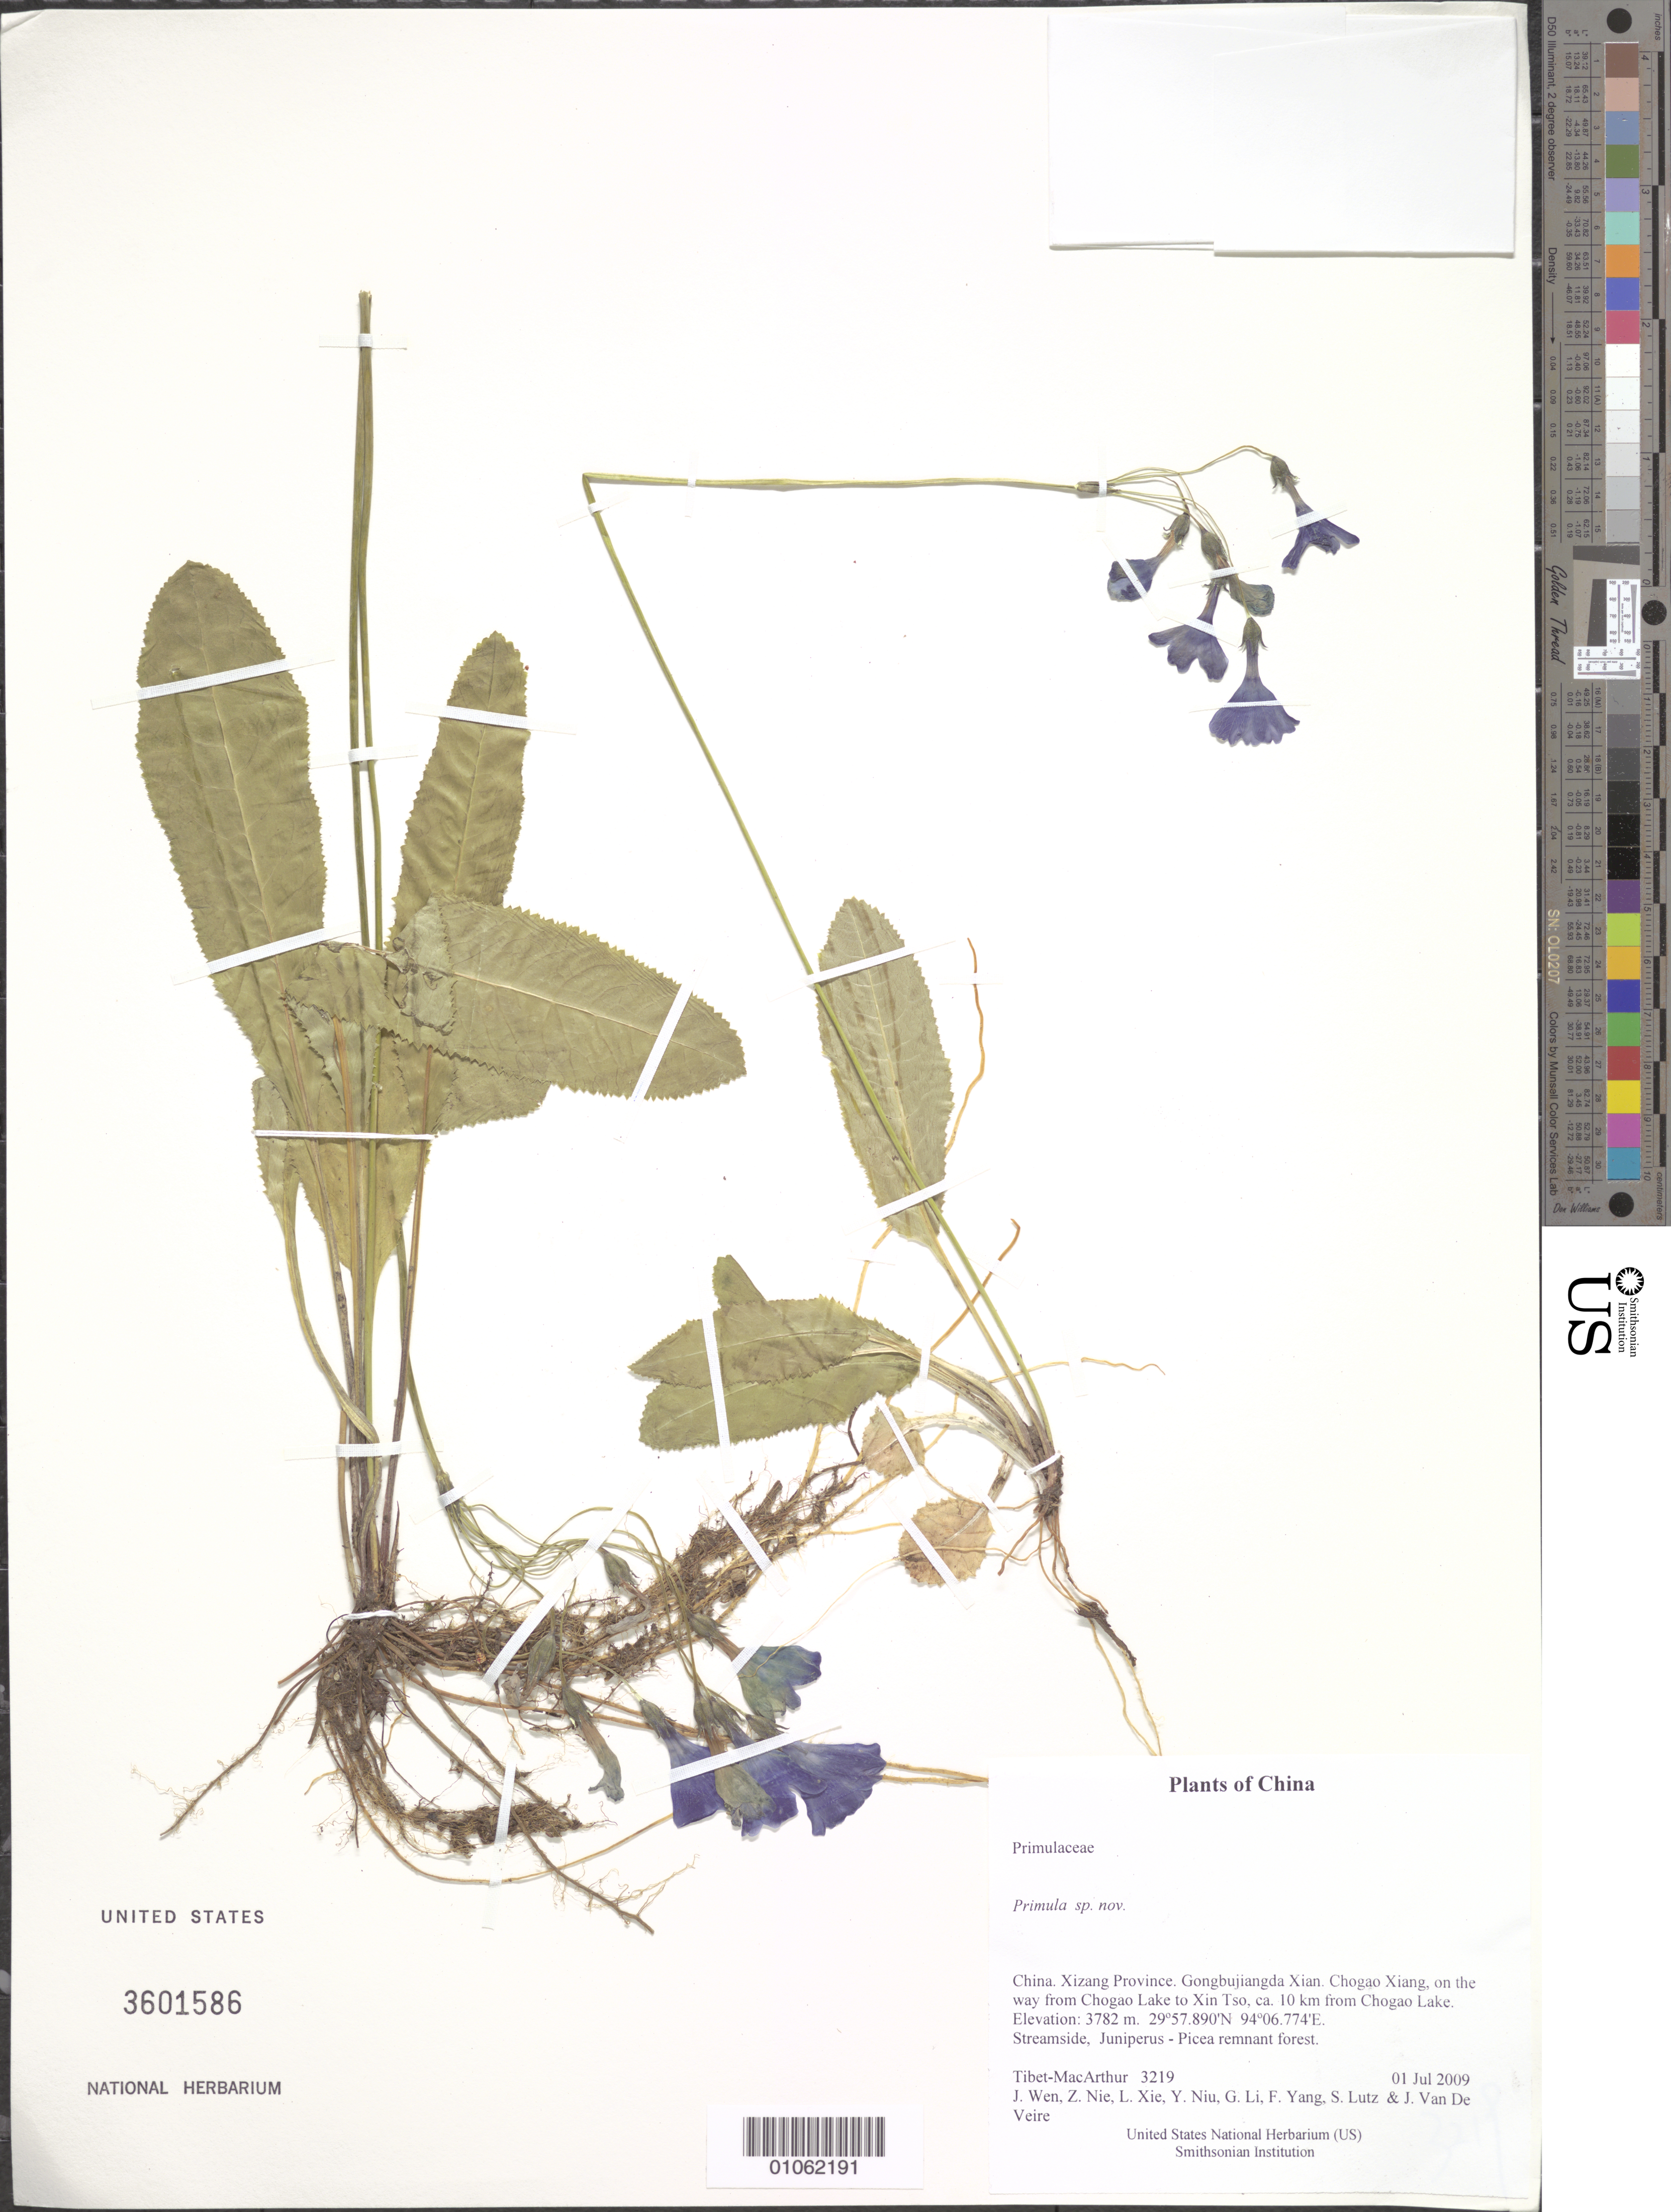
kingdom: Plantae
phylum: Tracheophyta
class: Magnoliopsida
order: Ericales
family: Primulaceae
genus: Primula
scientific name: Primula sp. nov.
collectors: Tibet-MacArthur, J. Wen, Z. Nie, L. Xie, Y. Niu, G. Li, F. Yang, S. Lutz & J. Van De Veire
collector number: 3219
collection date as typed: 01 Jul 2009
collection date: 2009-07-01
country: China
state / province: Xizang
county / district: Gongbujiangda Xian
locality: Chogao Xiang, on the way from Chogao Lake to Xin Tso, ca. 10 km from Chogao Lake.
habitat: Streamside, Juniperus - Picea remnant forest.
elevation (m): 3782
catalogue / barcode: US 3601586